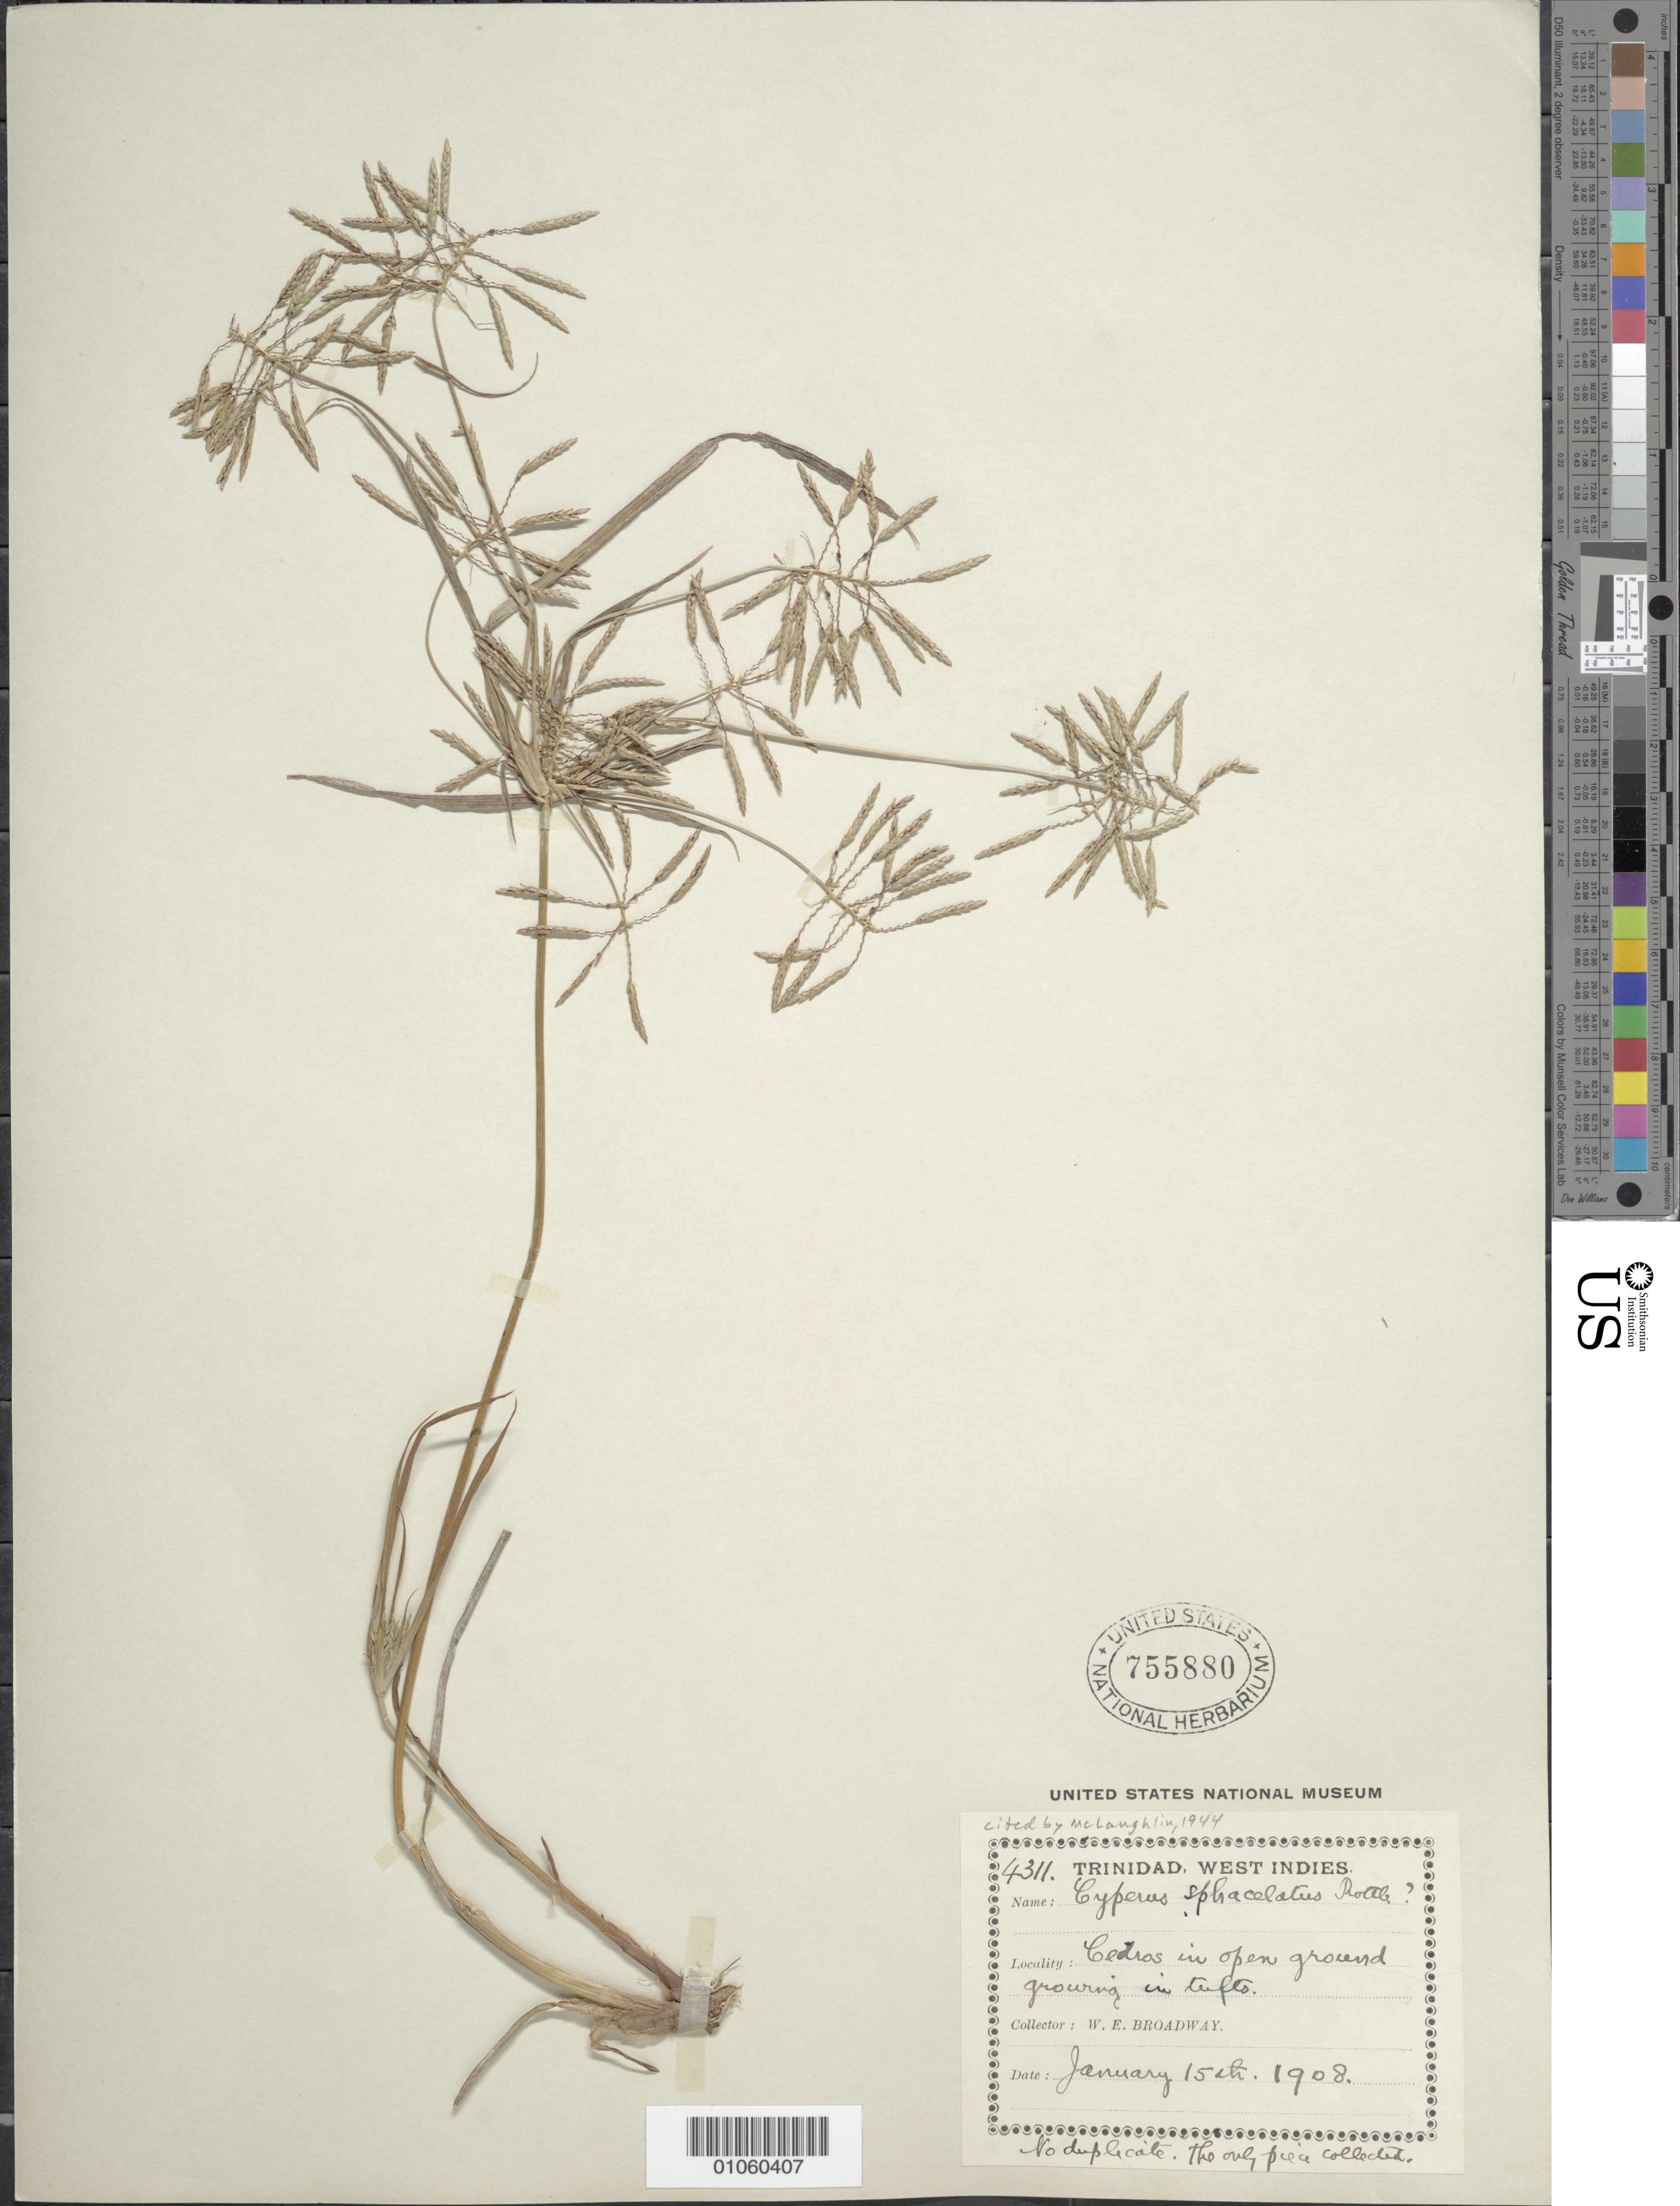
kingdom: Plantae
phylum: Tracheophyta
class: Liliopsida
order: Poales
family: Cyperaceae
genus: Cyperus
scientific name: Cyperus sphacelatus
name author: Rottb.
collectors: W. E. Broadway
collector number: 4311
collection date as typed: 15 Jan 1908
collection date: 1908-01-15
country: Trinidad and Tobago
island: Trinidad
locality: Cedros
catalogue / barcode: US 755880